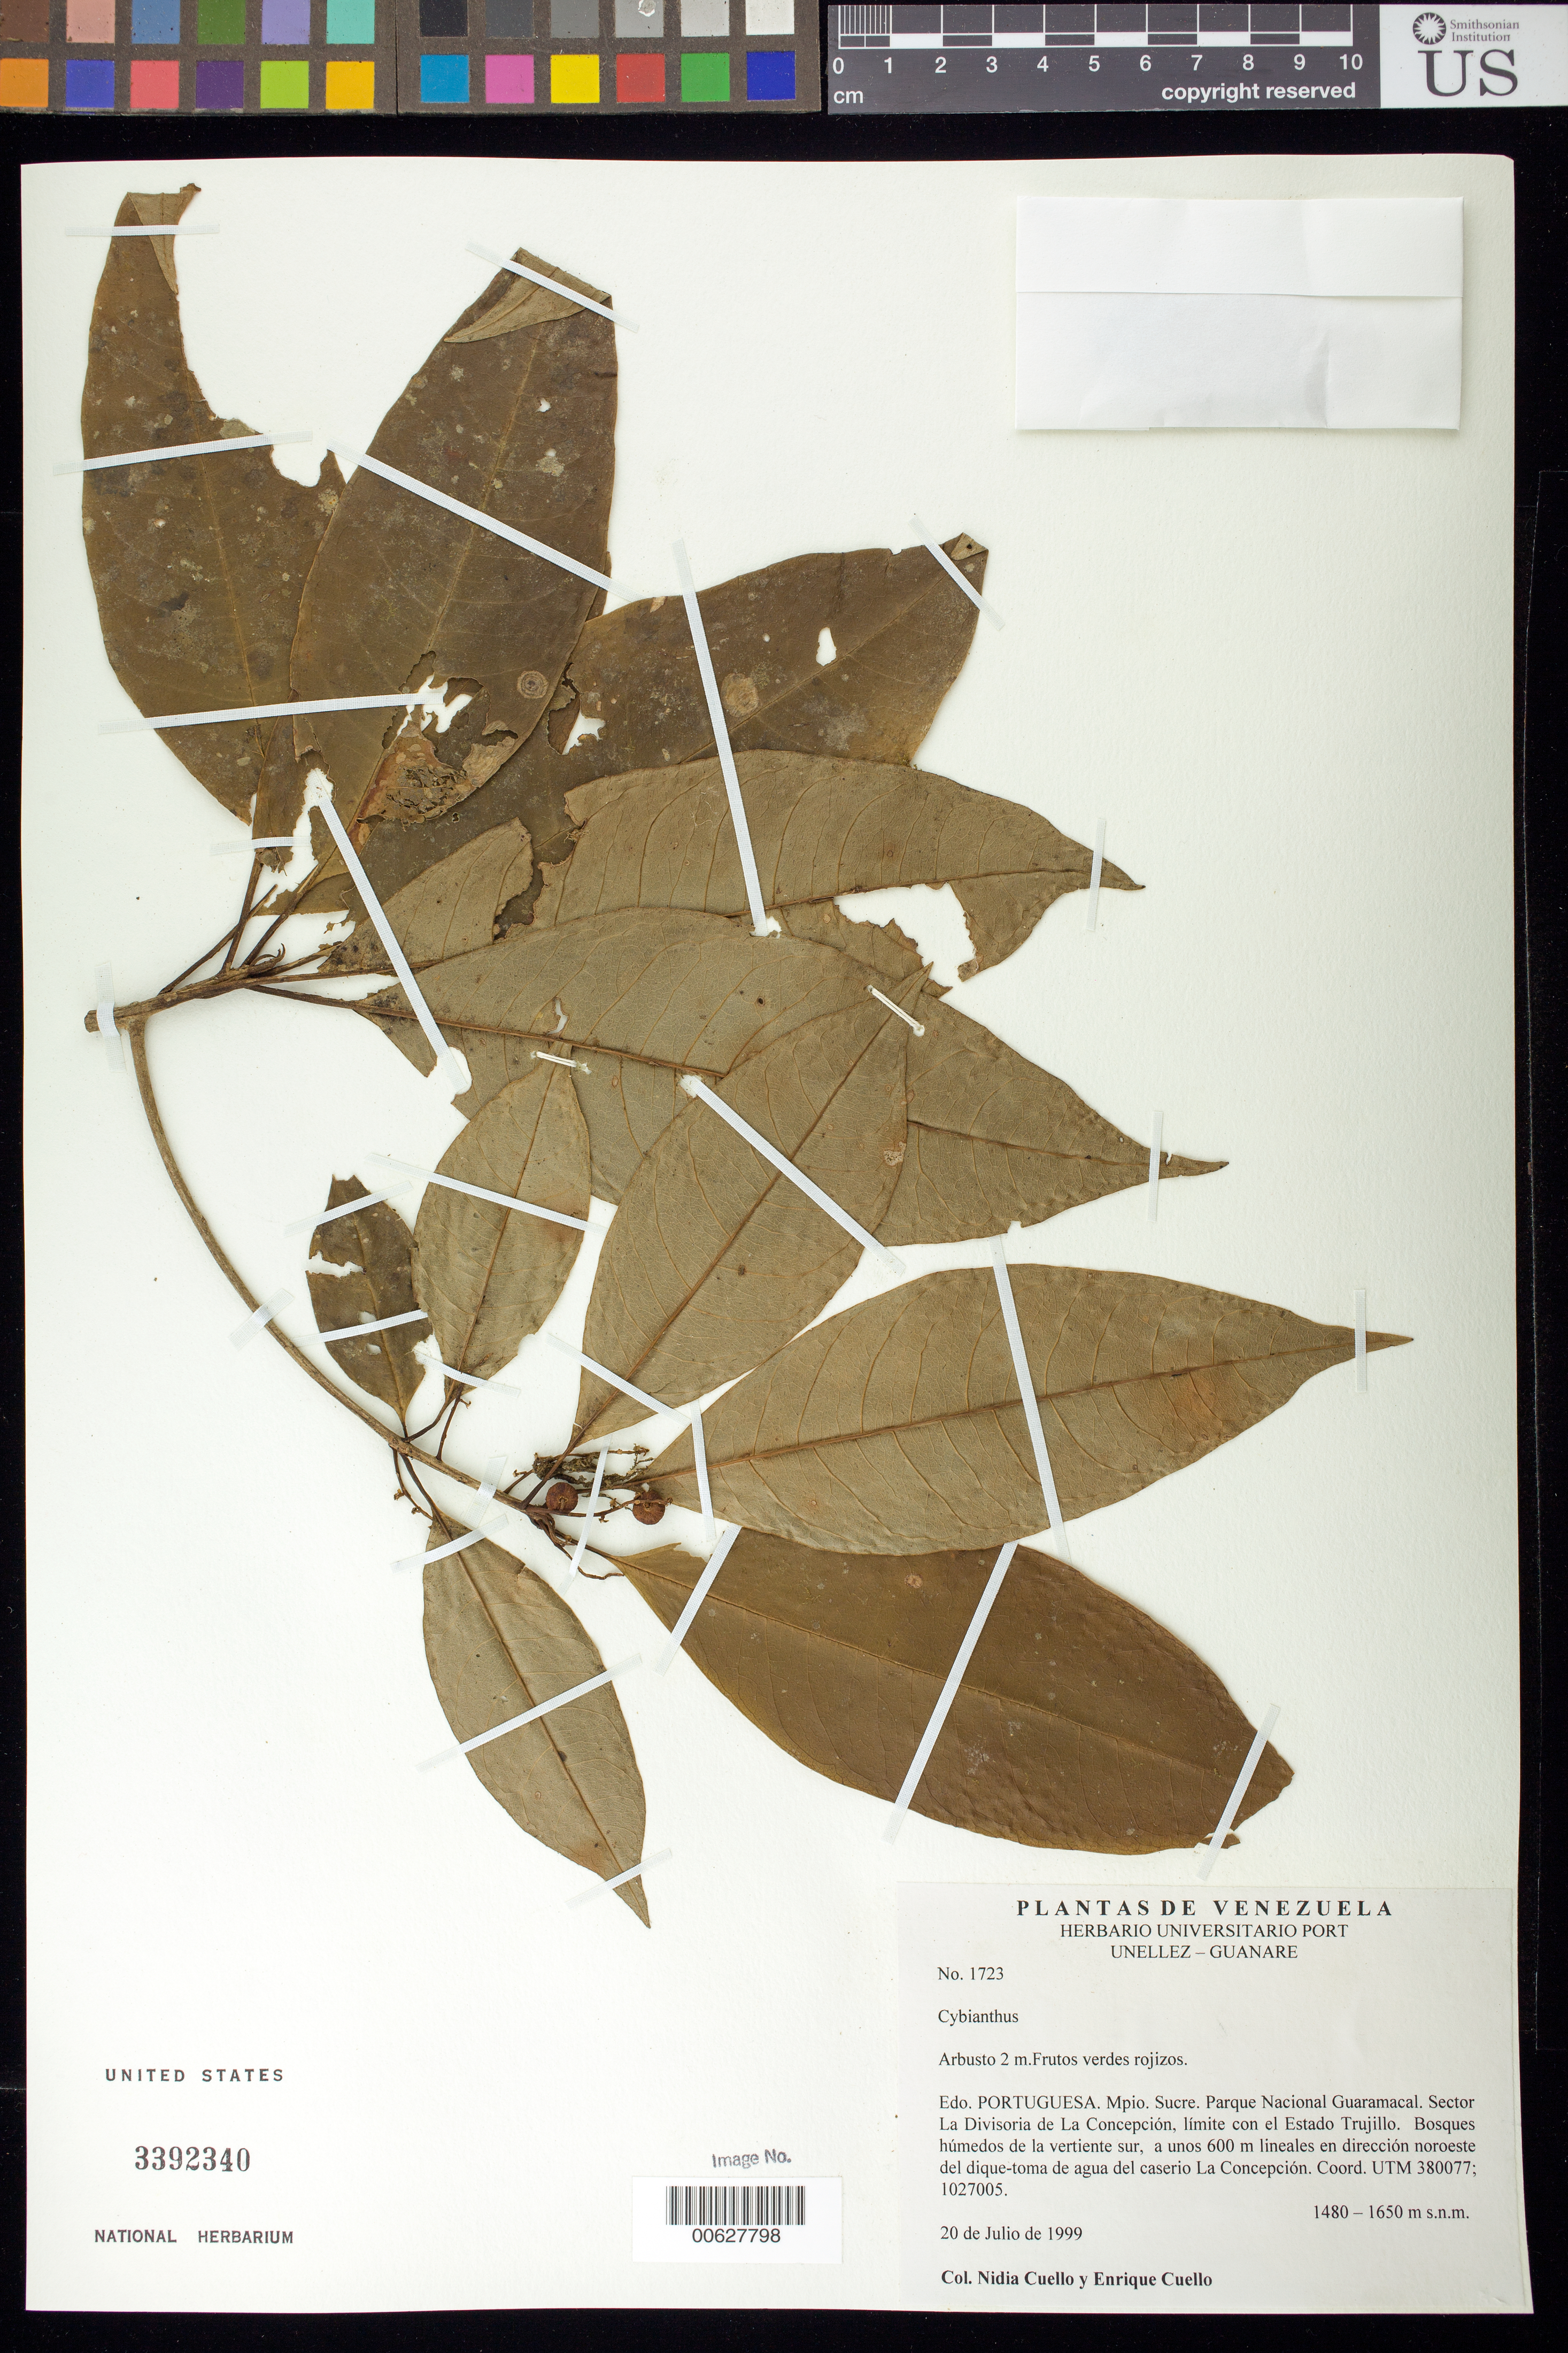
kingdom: Plantae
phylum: Tracheophyta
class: Magnoliopsida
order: Ericales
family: Primulaceae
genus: Cybianthus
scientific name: Cybianthus sp.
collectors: N. L. Cuello & E. Cuello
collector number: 1723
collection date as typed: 20 Jul 1999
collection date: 1999-07-20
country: Venezuela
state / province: Portuguesa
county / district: Sucre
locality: Parque Nacional Guaramacal. Sector La Divisoria de La Concepción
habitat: Bosques húmedos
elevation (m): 1480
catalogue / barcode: US 3392340